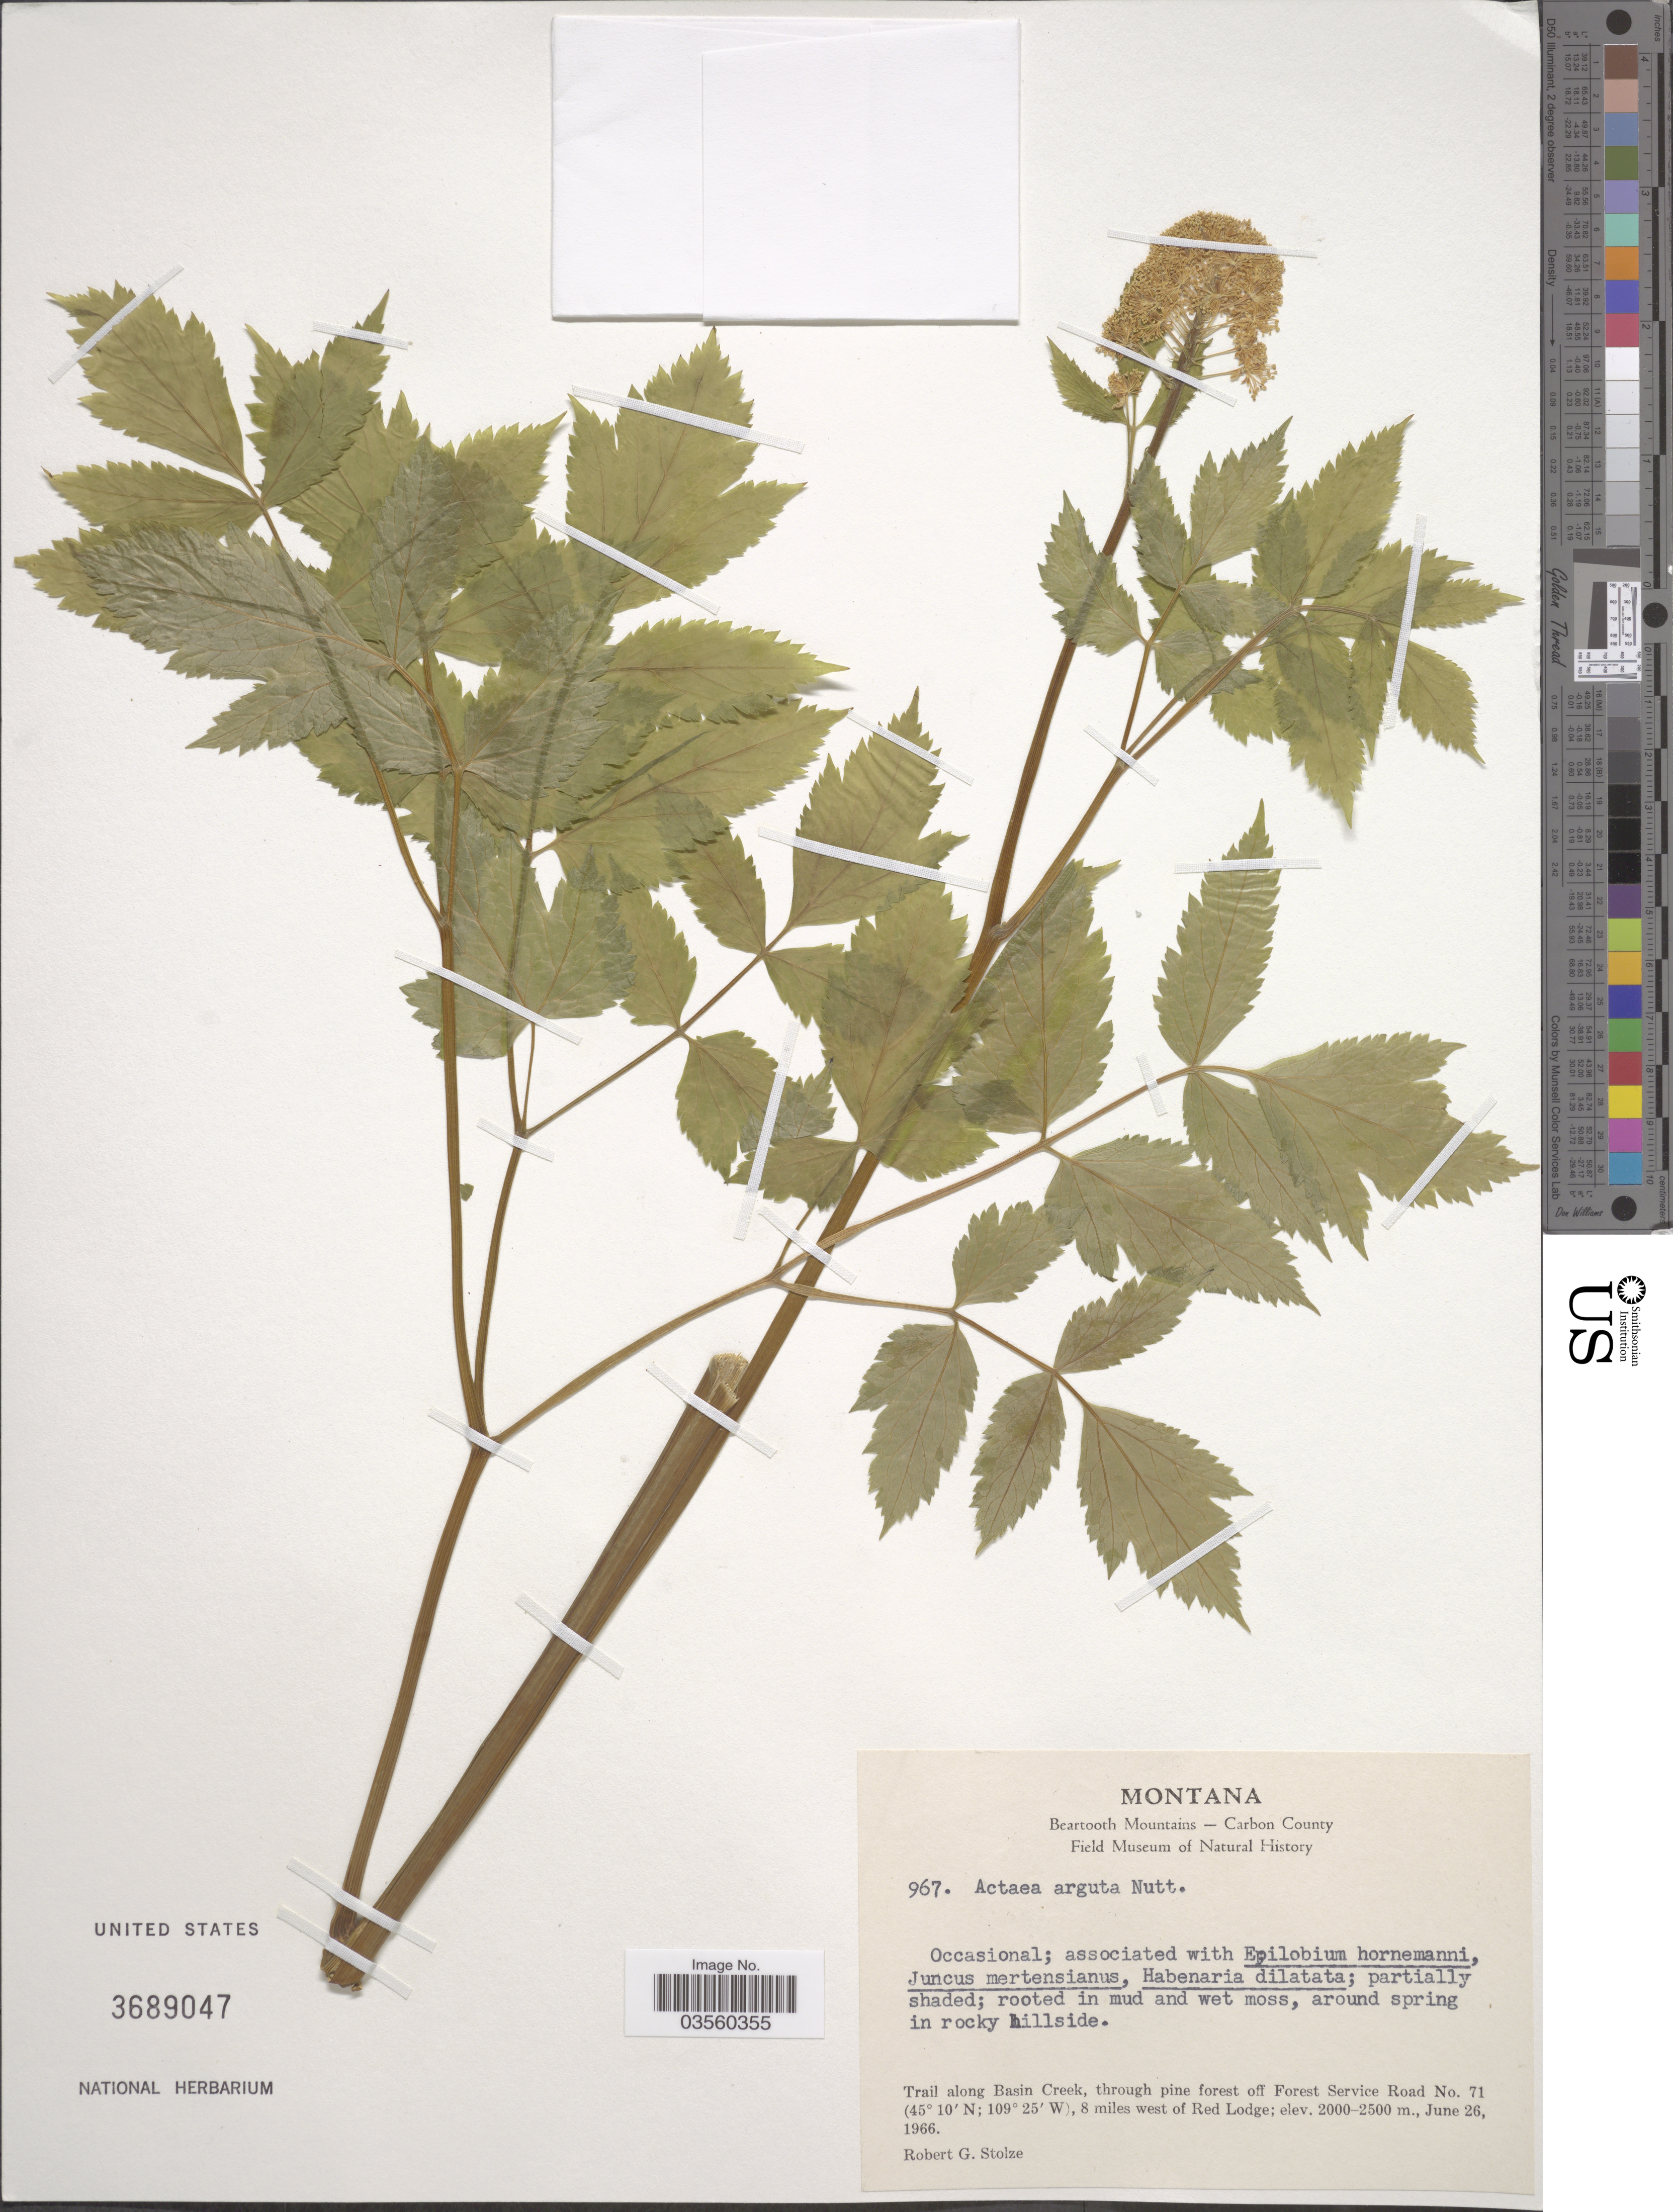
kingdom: Plantae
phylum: Tracheophyta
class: Magnoliopsida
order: Ranunculales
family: Ranunculaceae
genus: Actaea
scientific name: Actaea rubra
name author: (Aiton) Willd.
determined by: Strong, M. T., (US), Smithsonian Institution - National Museum of Natural History (UNITED STATES)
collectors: R. G. Stolze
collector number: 967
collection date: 1966-06-26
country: United States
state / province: Montana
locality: Trail along Basin Creek, through pine forest off Forest Service Road No. 71, 8 miles west of Red Lodge.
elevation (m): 2000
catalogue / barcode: US 3689047